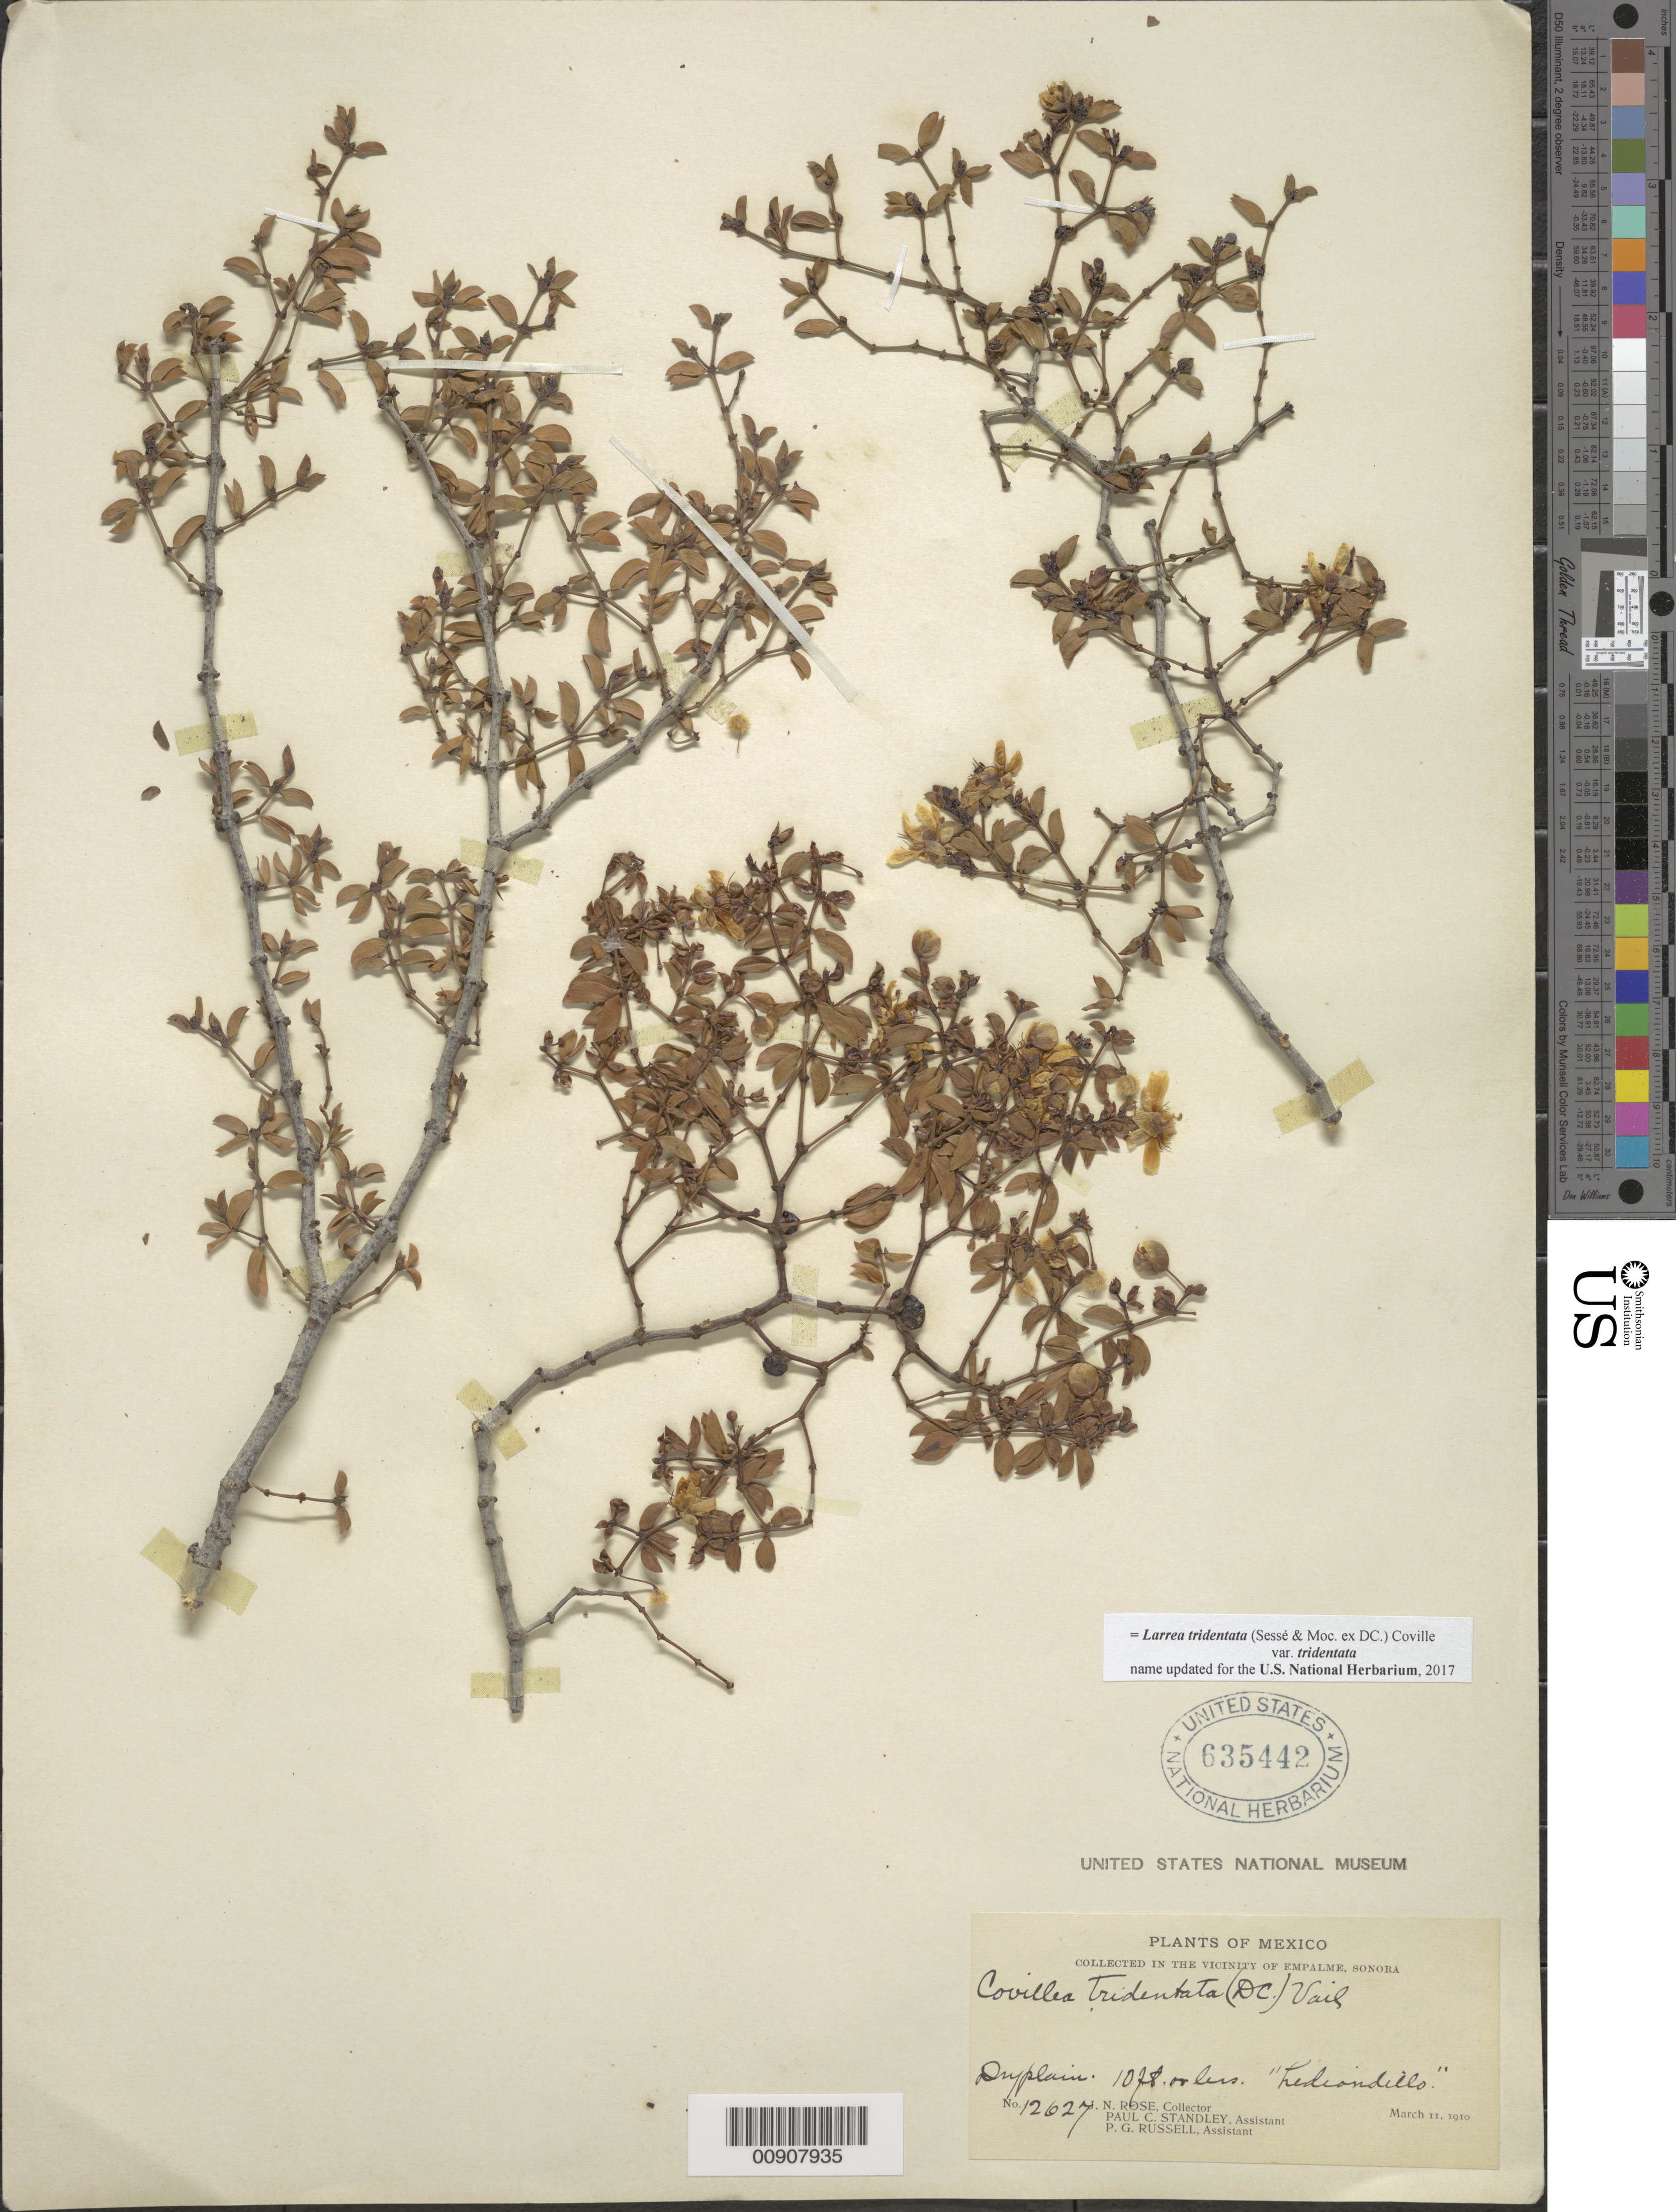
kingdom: Plantae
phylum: Tracheophyta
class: Magnoliopsida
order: Zygophyllales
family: Zygophyllaceae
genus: Larrea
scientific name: Larrea tridentata var. tridentata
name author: (Sessé & Moc. ex DC.) Coville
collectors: J. N. Rose, P. C. Standley & P. G. Russell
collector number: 12627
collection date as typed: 11 Mar 1910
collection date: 1910-03-11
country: Mexico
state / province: Sonora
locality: Vicinity of Empalme, Sonora.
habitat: Dry plain.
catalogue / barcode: US 635442